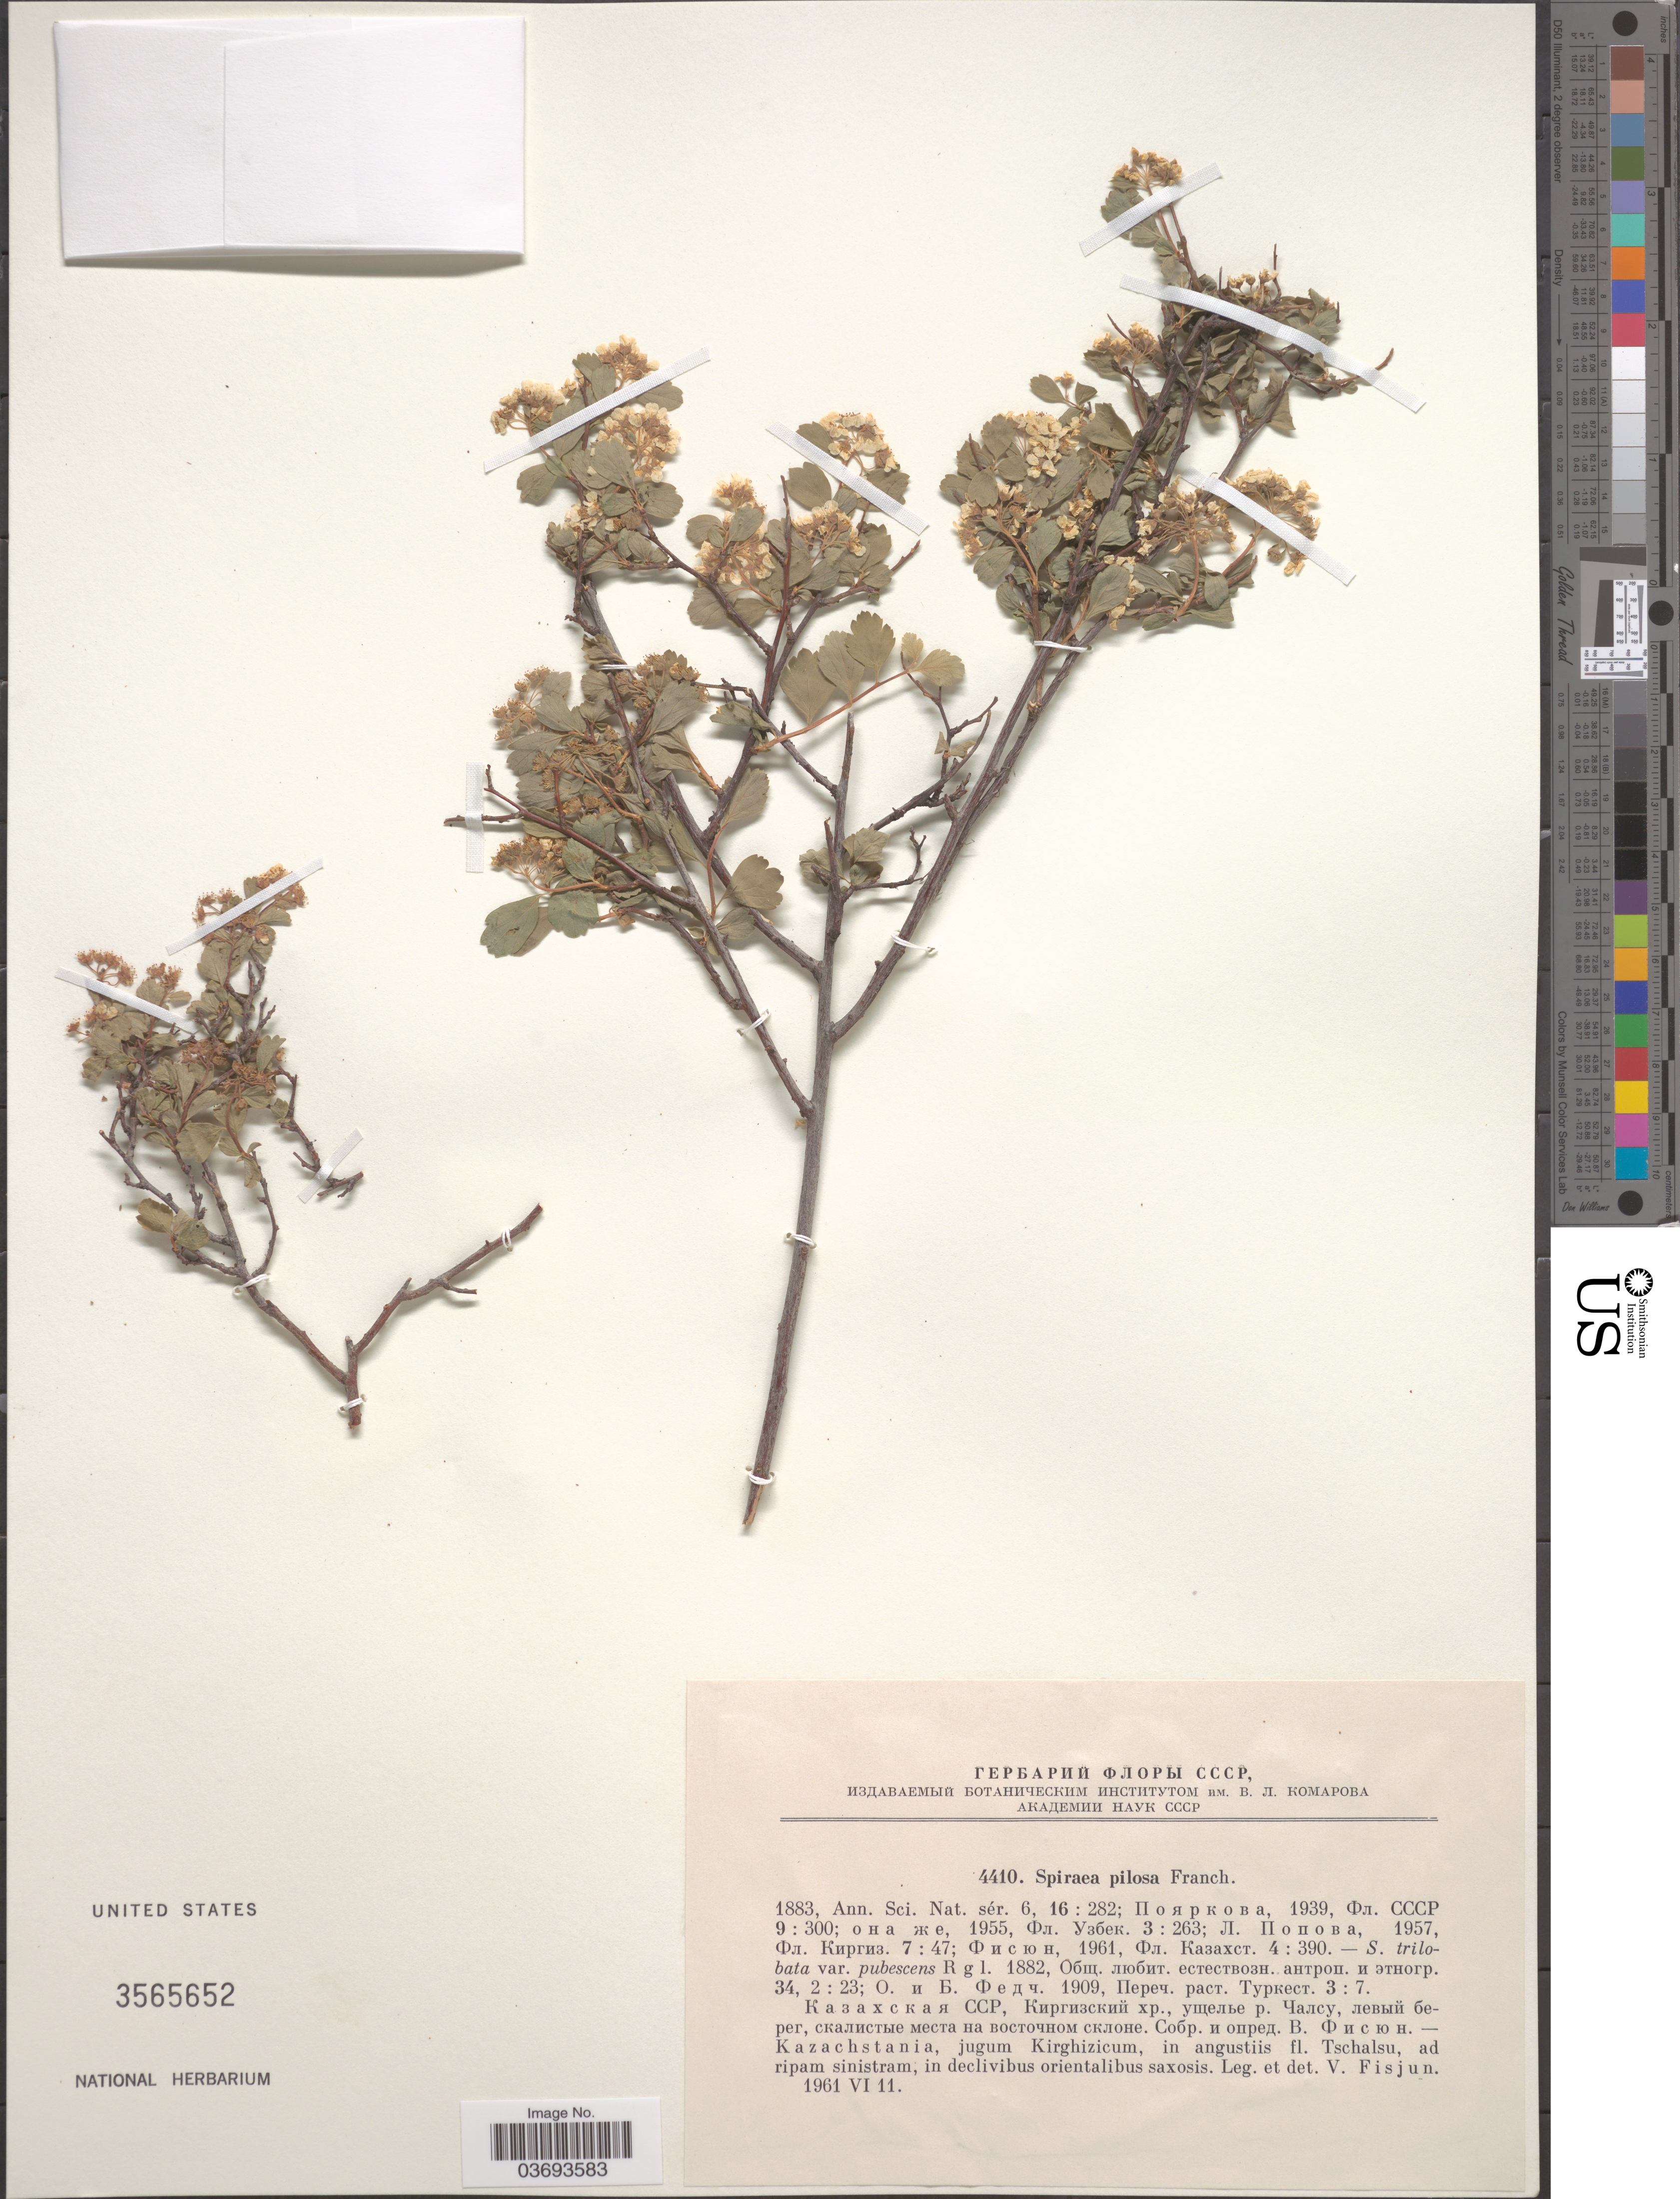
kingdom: Plantae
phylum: Tracheophyta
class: Magnoliopsida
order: Rosales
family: Rosaceae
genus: Spiraea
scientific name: Spiraea pilosa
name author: Franch.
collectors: V. Fisjun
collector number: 4410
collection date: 1961-06-11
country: Kazakhstan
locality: Kazachstania, jugum Kirghizicum, in augustiis fl. Tschalsu, ad ripam sinistram, in declivibus orientalibus saxosis.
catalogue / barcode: US 3565652